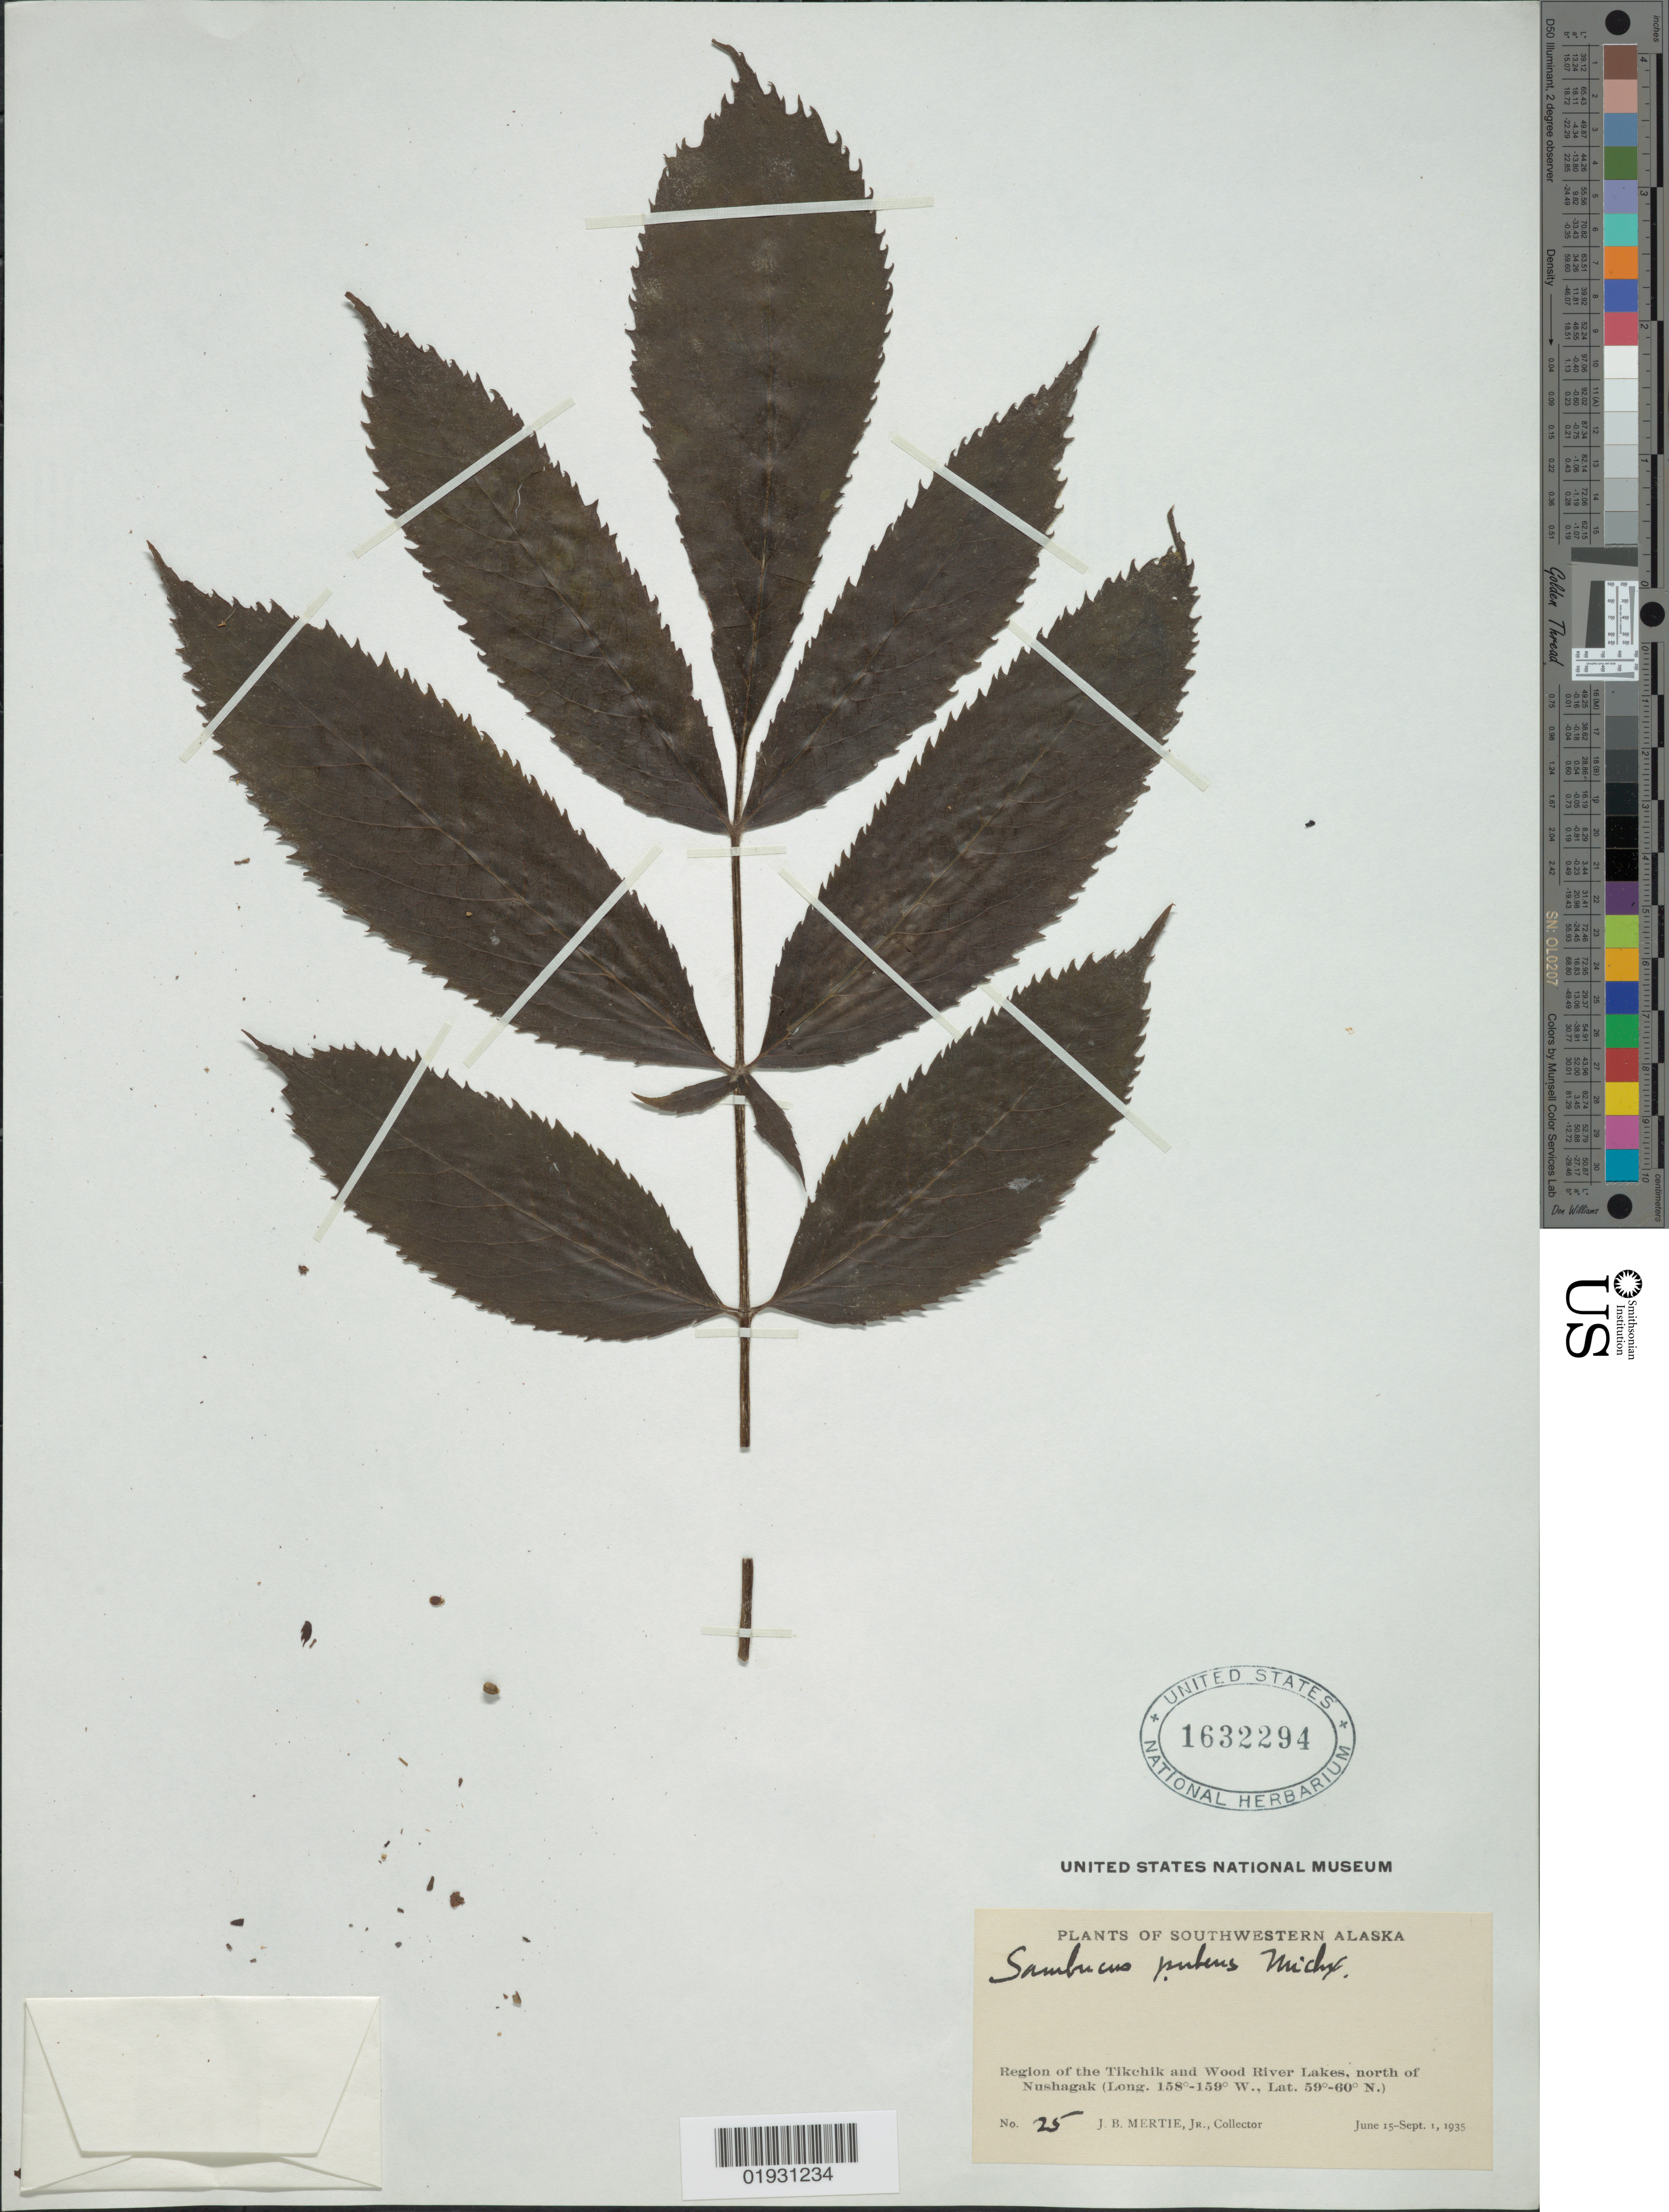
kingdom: Plantae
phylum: Tracheophyta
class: Magnoliopsida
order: Dipsacales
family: Viburnaceae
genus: Sambucus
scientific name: Sambucus pubens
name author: Michx.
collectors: J. Mertie Jr.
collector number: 25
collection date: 1935-06-15/1935-09-01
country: United States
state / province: Alaska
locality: Southwestern Alaska, Region of the Tikchik and Wood River Lakes, north of Nushagak.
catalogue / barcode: US 1632294